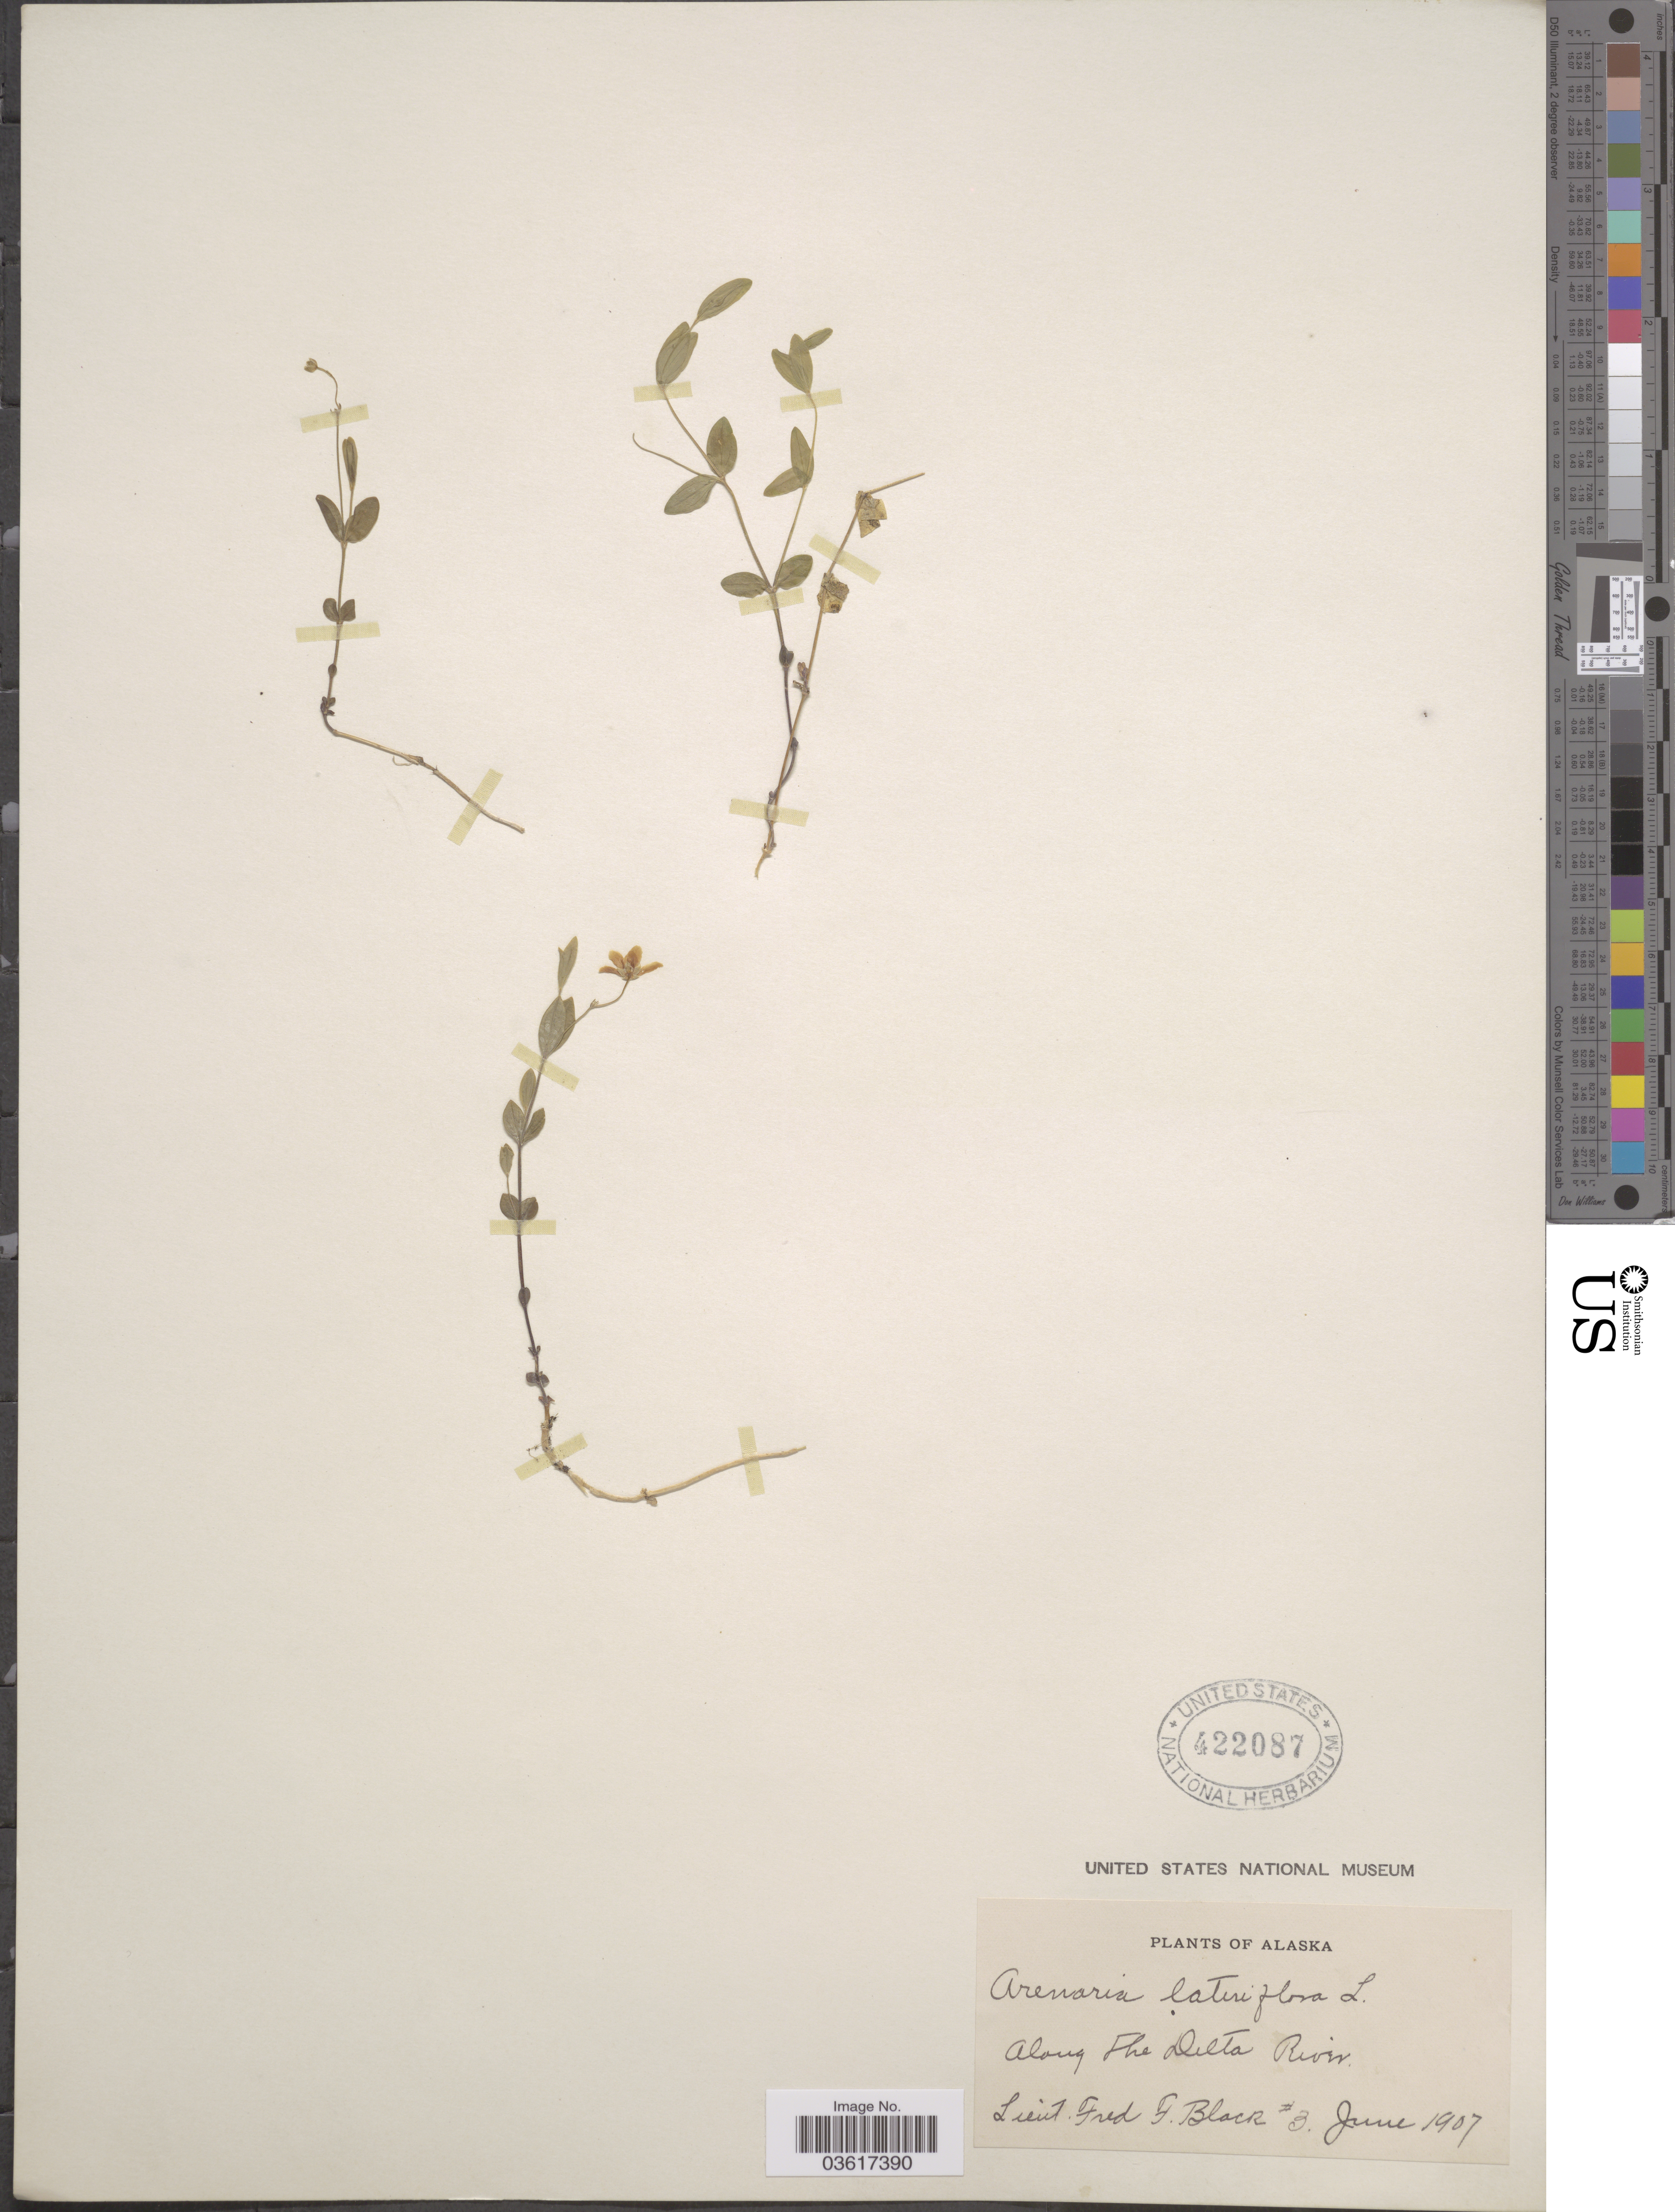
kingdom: Plantae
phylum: Tracheophyta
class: Magnoliopsida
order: Caryophyllales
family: Caryophyllaceae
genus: Moehringia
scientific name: Moehringia lateriflora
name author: (L.) Fenzl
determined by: Strong, Mark T., (BOT), Smithsonian Institution - National Museum of Natural History (UNITED STATES)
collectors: F. Black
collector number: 3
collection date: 1907-06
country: United States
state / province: Alaska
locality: Along The Delta River.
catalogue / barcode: US 422087